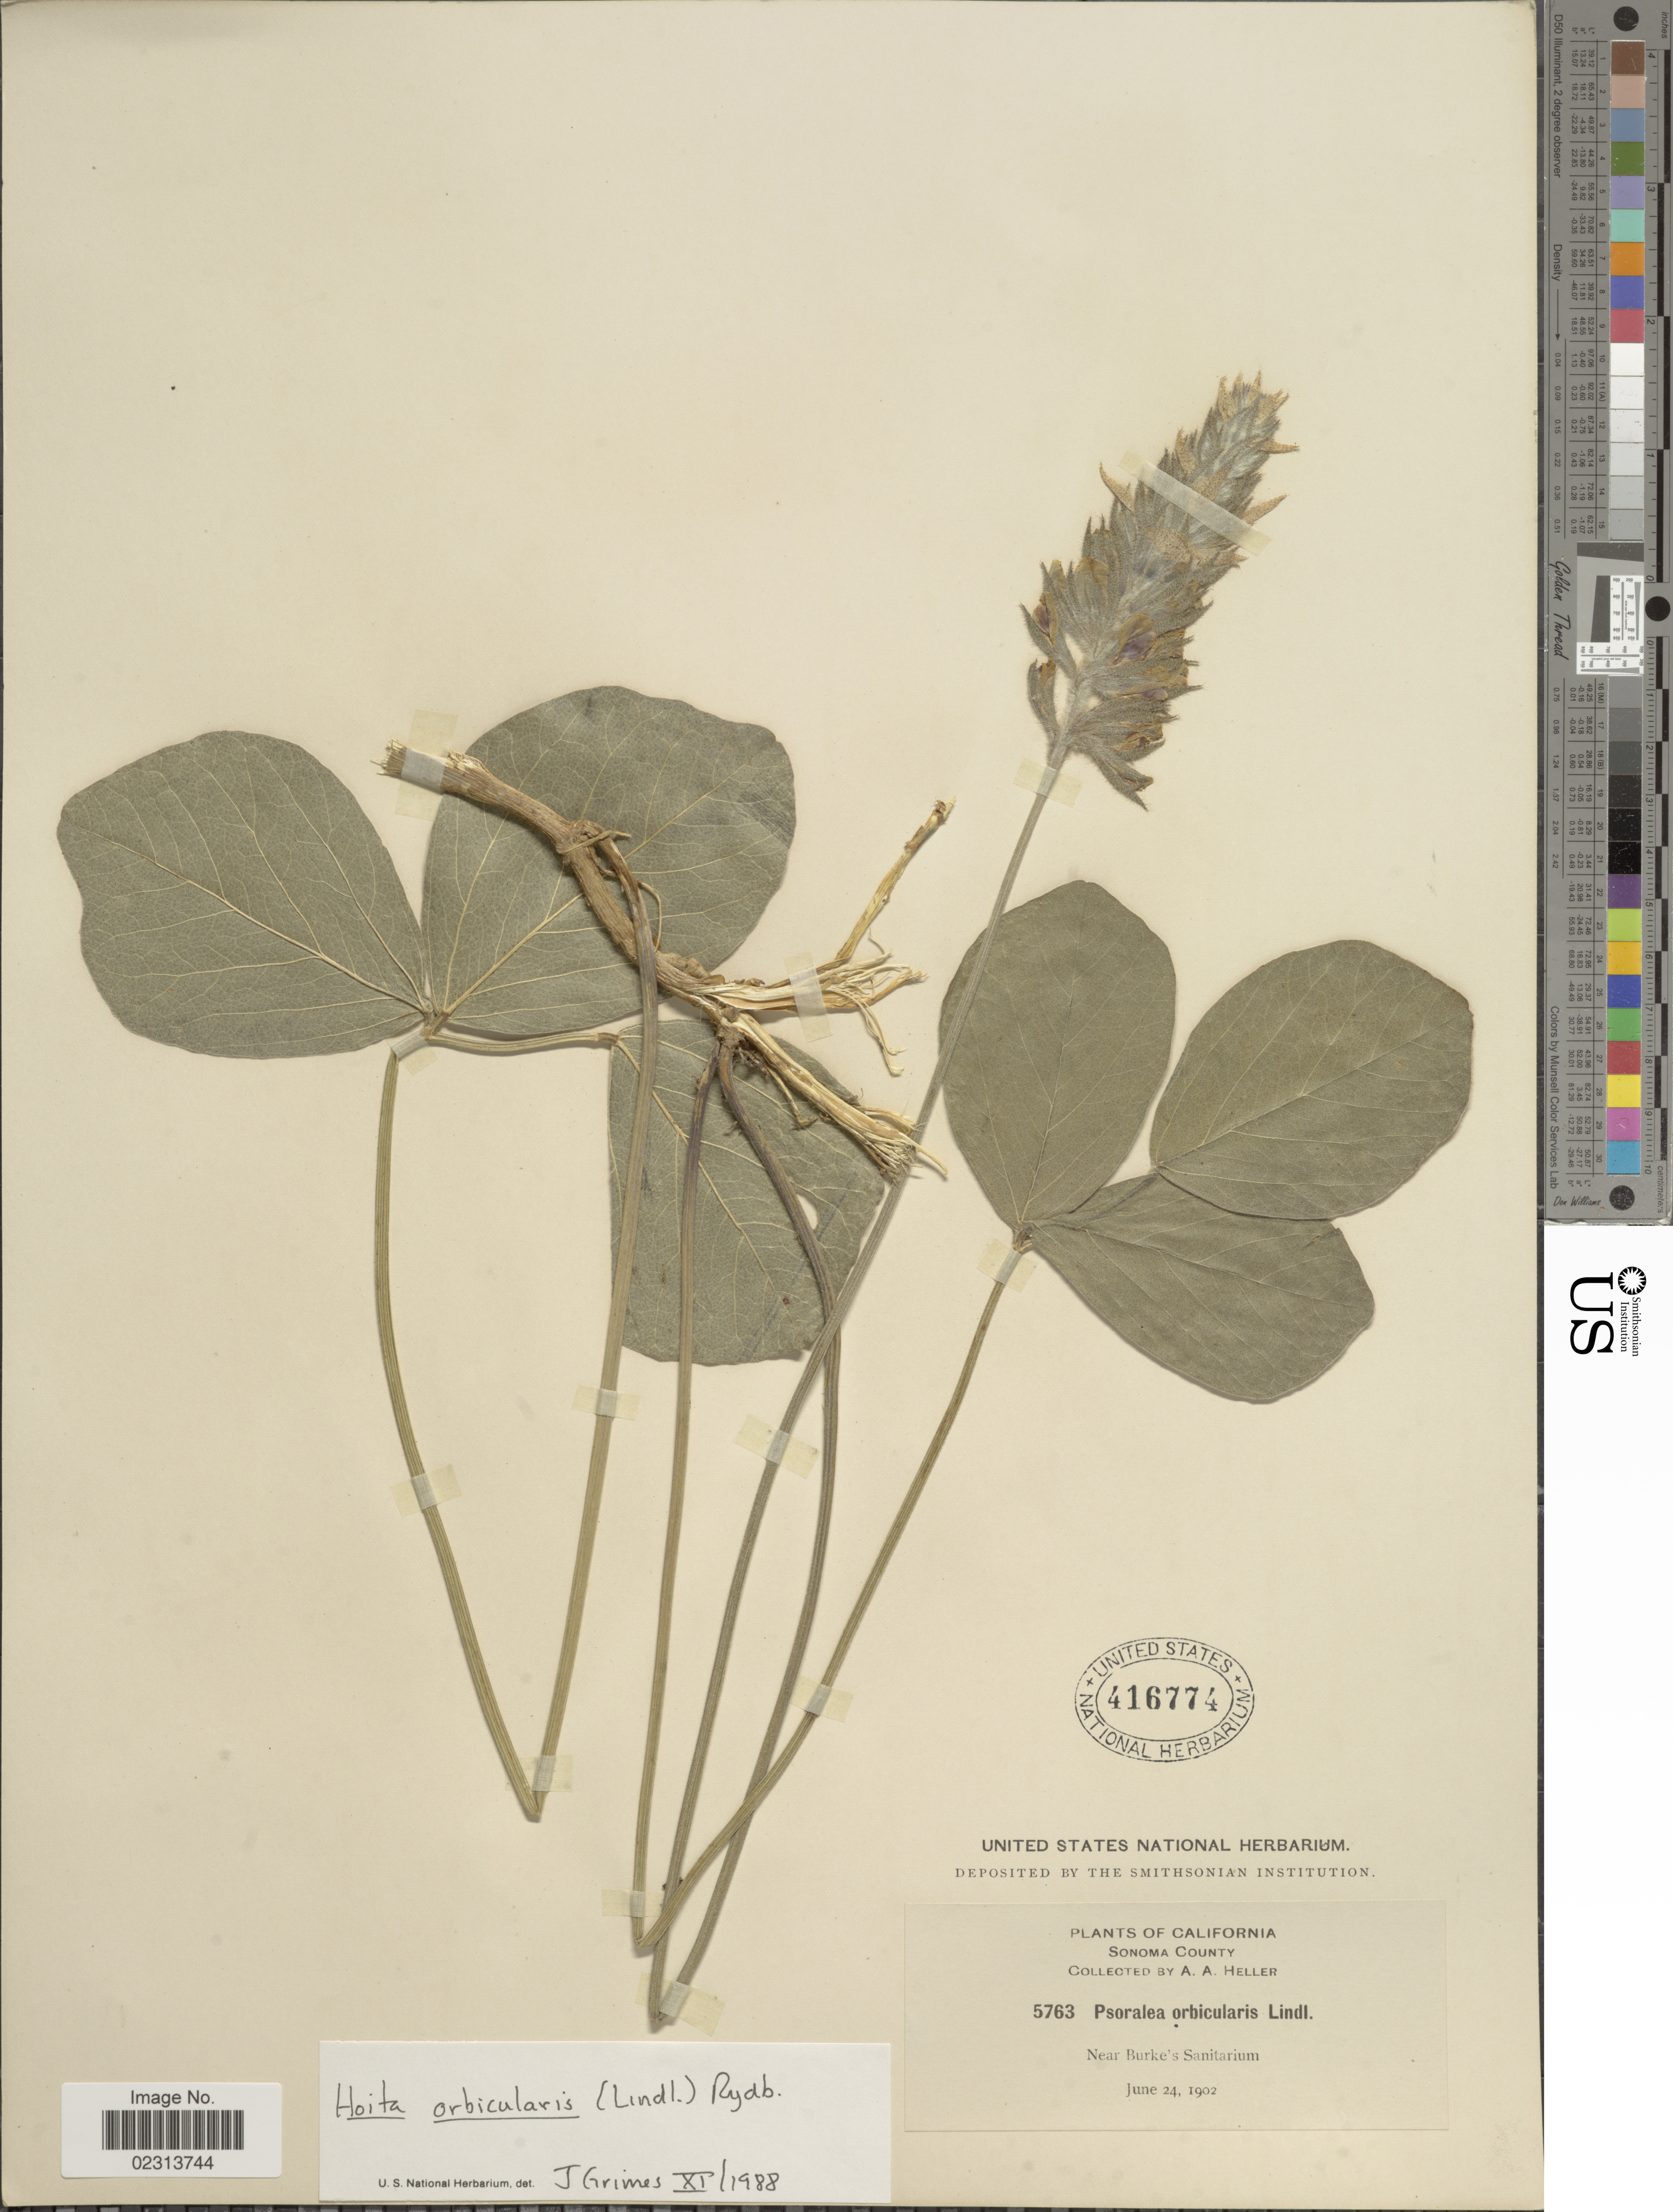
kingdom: Plantae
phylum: Tracheophyta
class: Magnoliopsida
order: Fabales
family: Fabaceae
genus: Hoita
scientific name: Hoita orbicularis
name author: (Lindl.) Rydb.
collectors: A. A. Heller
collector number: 5763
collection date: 1902-06-24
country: United States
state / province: California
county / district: Sonoma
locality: Sonoma County, Near Burke's Santarium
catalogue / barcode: US 416774